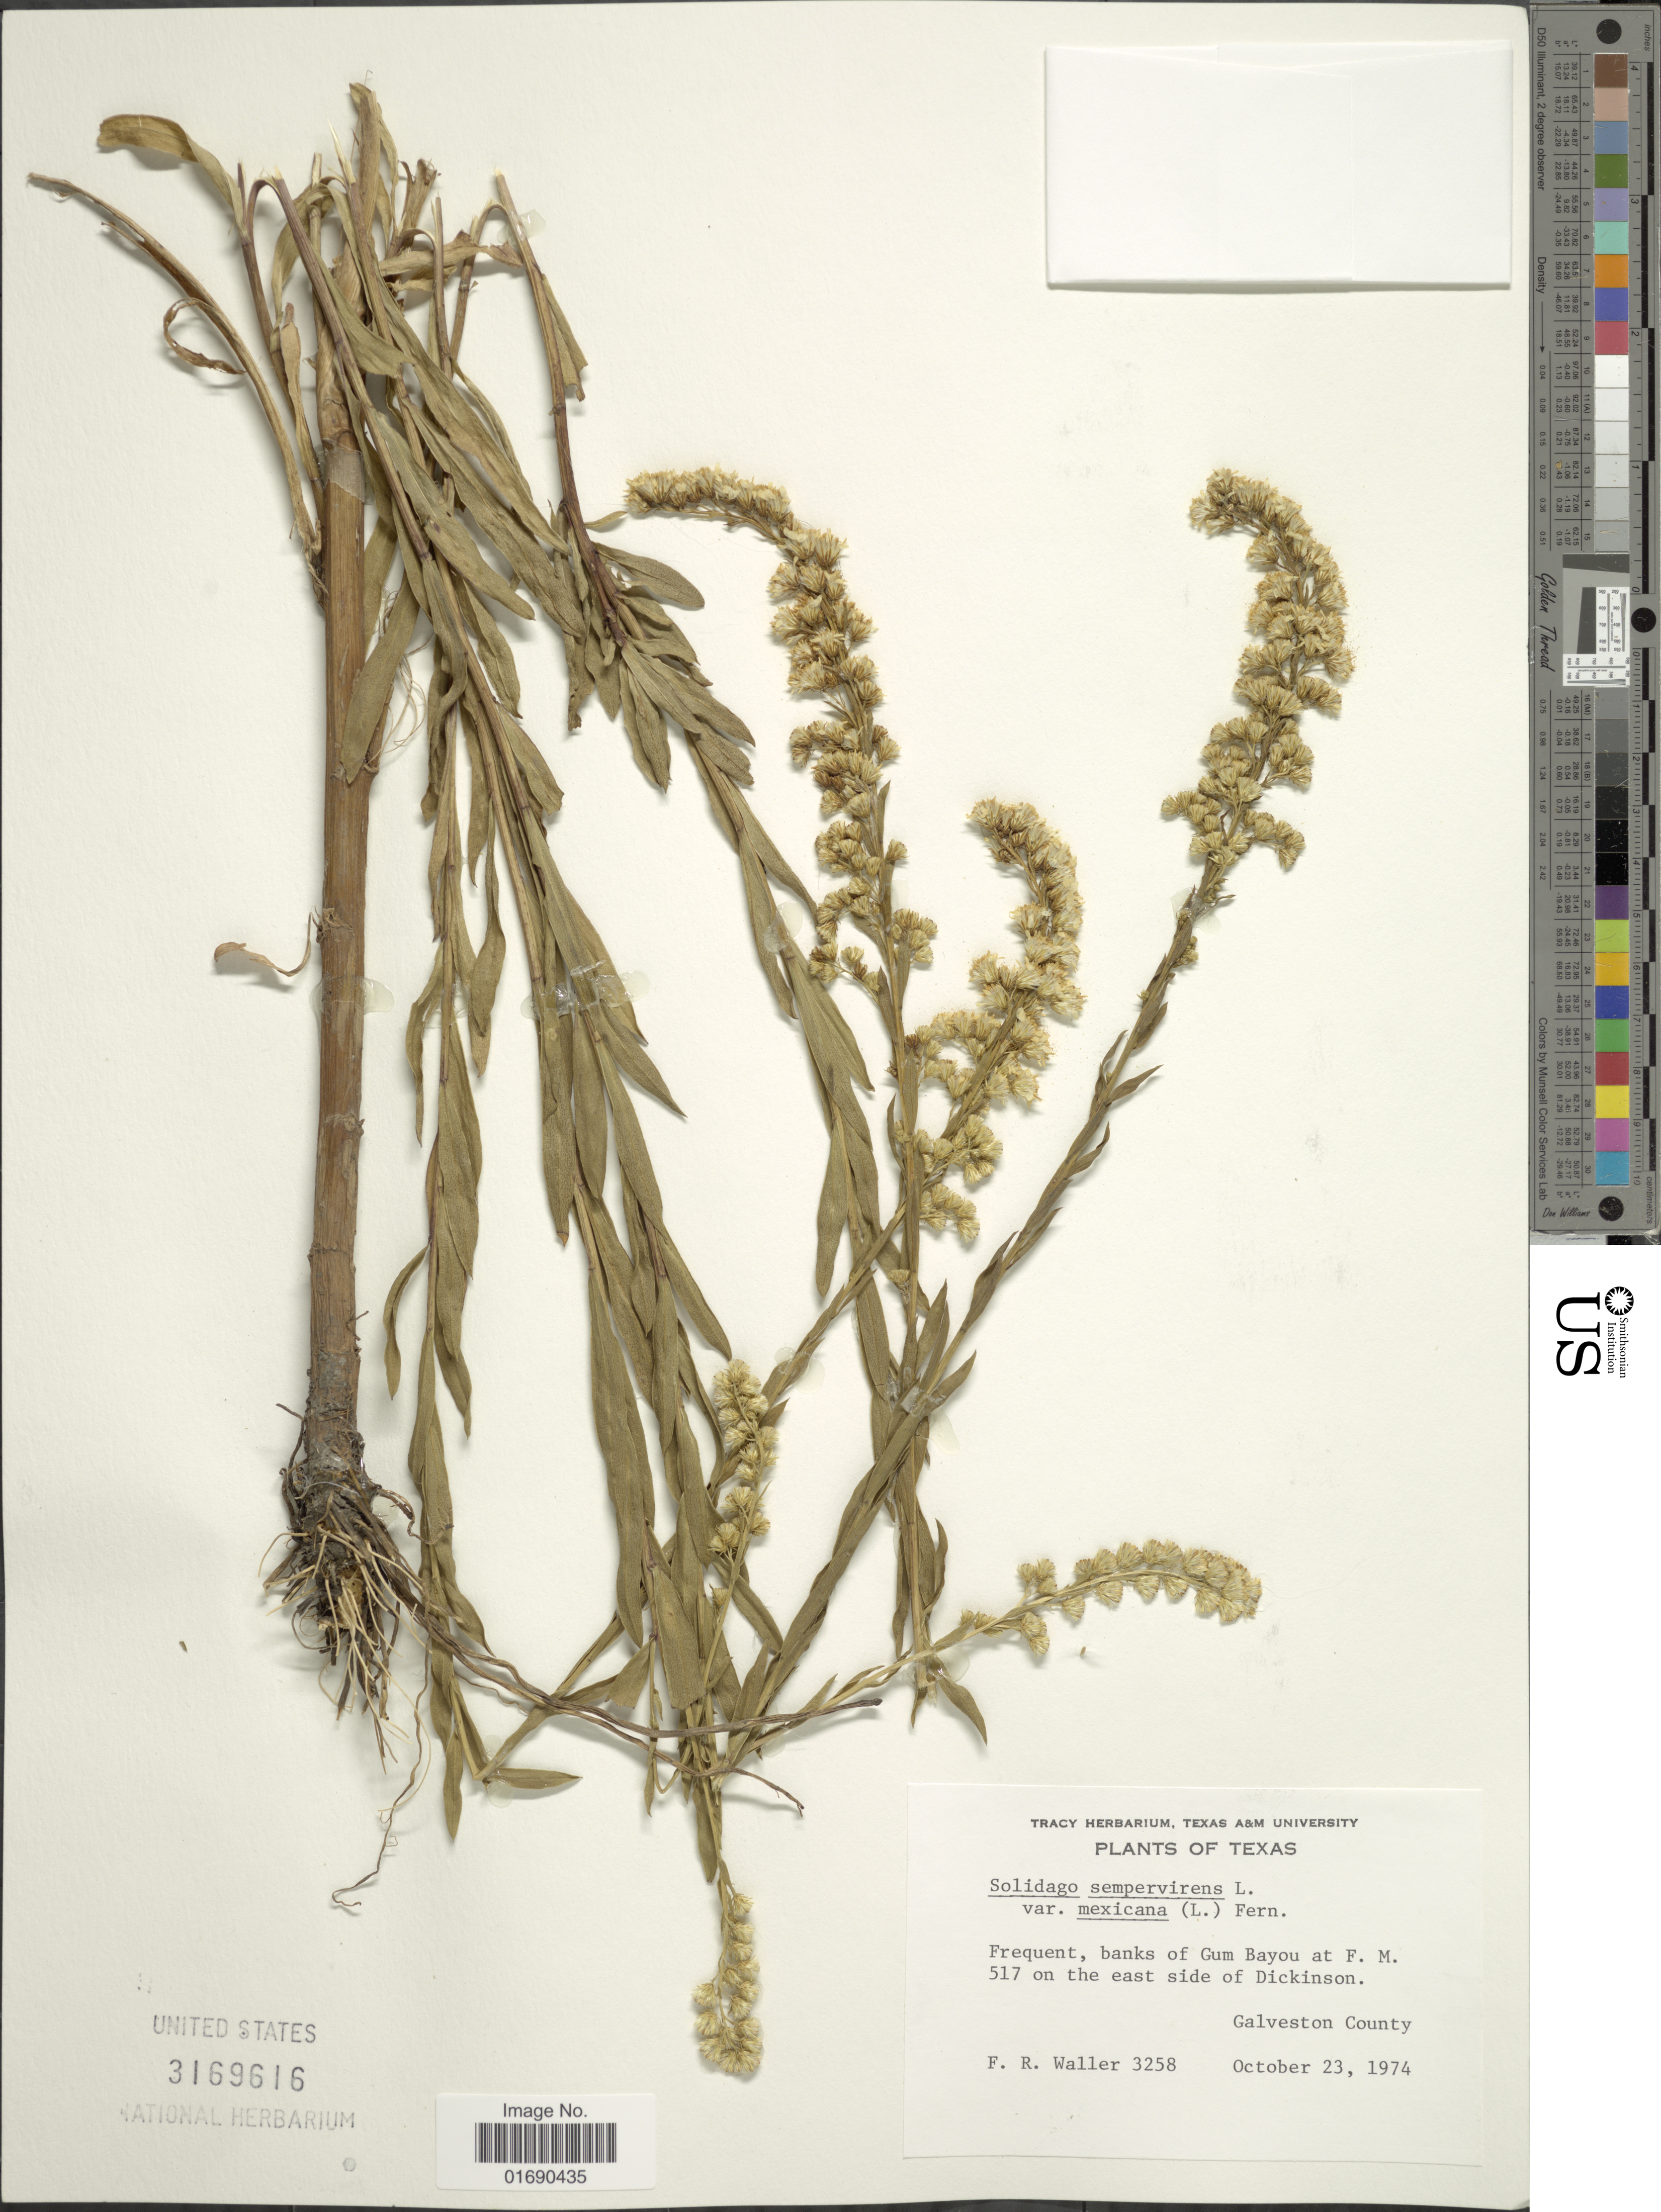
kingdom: Plantae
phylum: Tracheophyta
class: Magnoliopsida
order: Asterales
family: Asteraceae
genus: Solidago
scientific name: Solidago sempervirens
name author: L.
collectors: F. R. Waller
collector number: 3258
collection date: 1974-10-23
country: United States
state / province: Texas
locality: Frequent, banks of Gum Bayou at F.M. 517 on the east side of Dickinson. Galveston County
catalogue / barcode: US 3169616